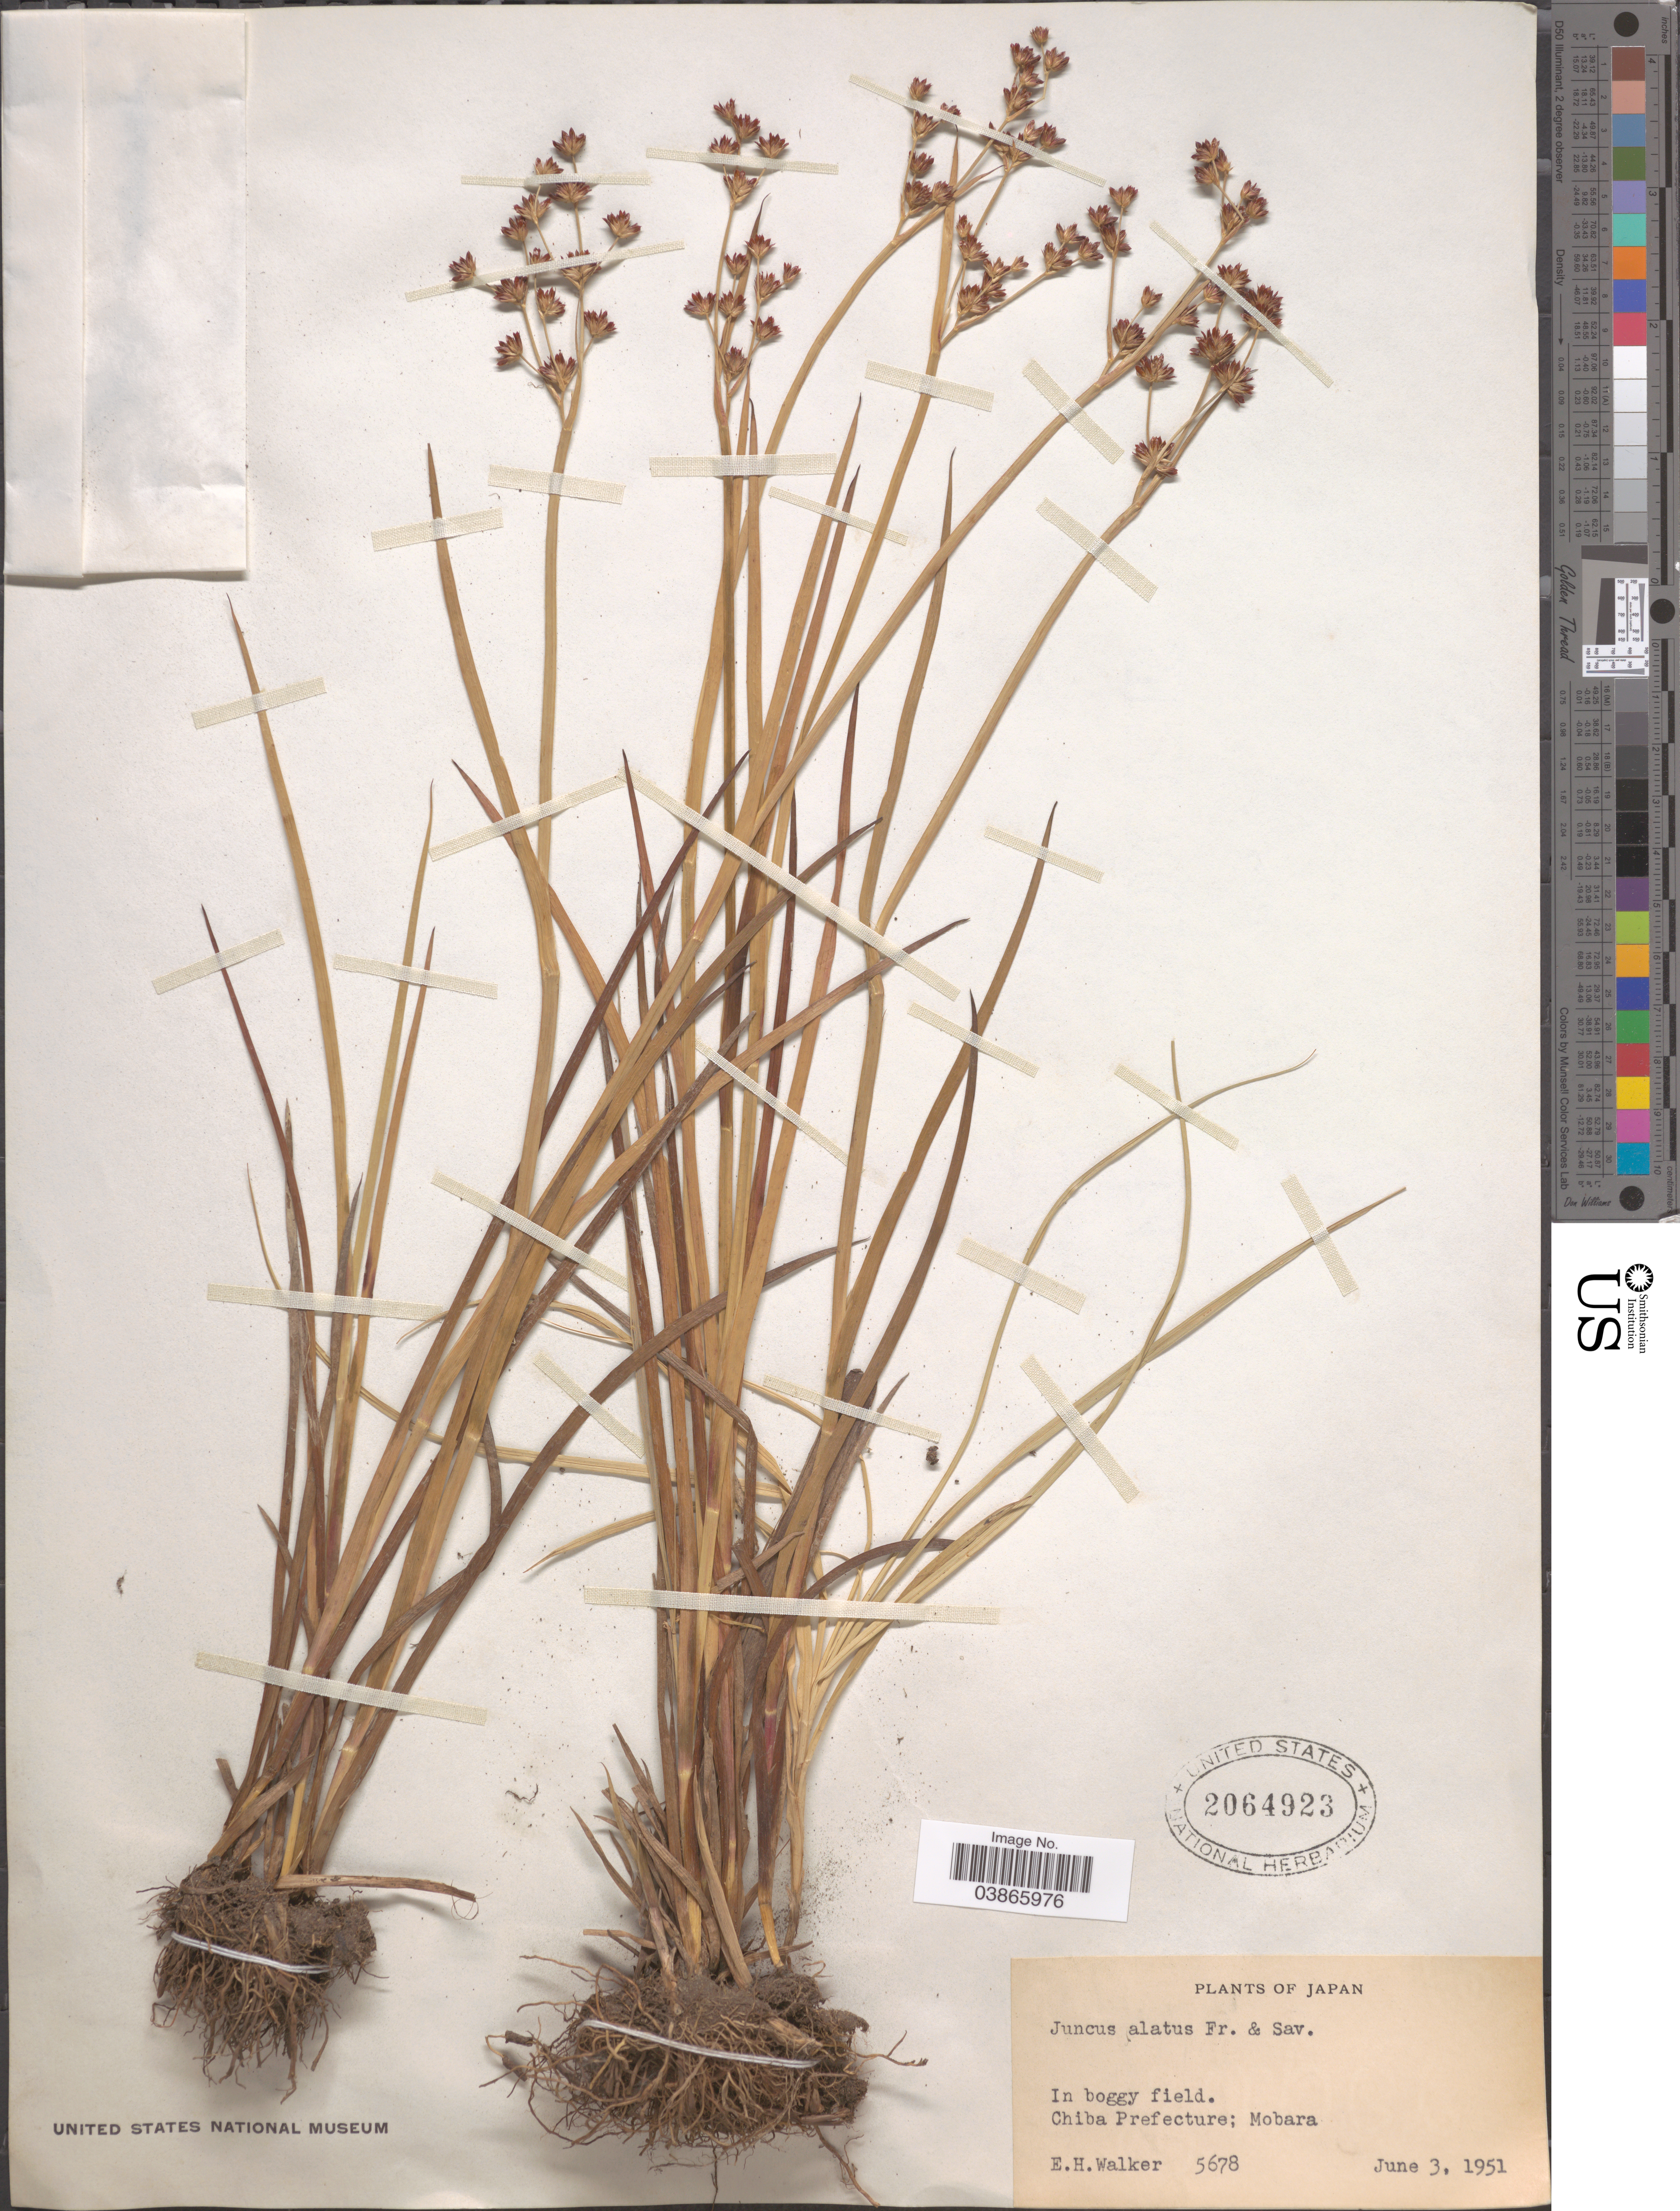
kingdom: Plantae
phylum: Tracheophyta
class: Liliopsida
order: Poales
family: Juncaceae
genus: Juncus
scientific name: Juncus alatus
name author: Franch. & Sav.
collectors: E. H. Walker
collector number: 5678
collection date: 1951-06-03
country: Japan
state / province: Tiba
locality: Chiba Prefecture: Mobara.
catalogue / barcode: US 2064923